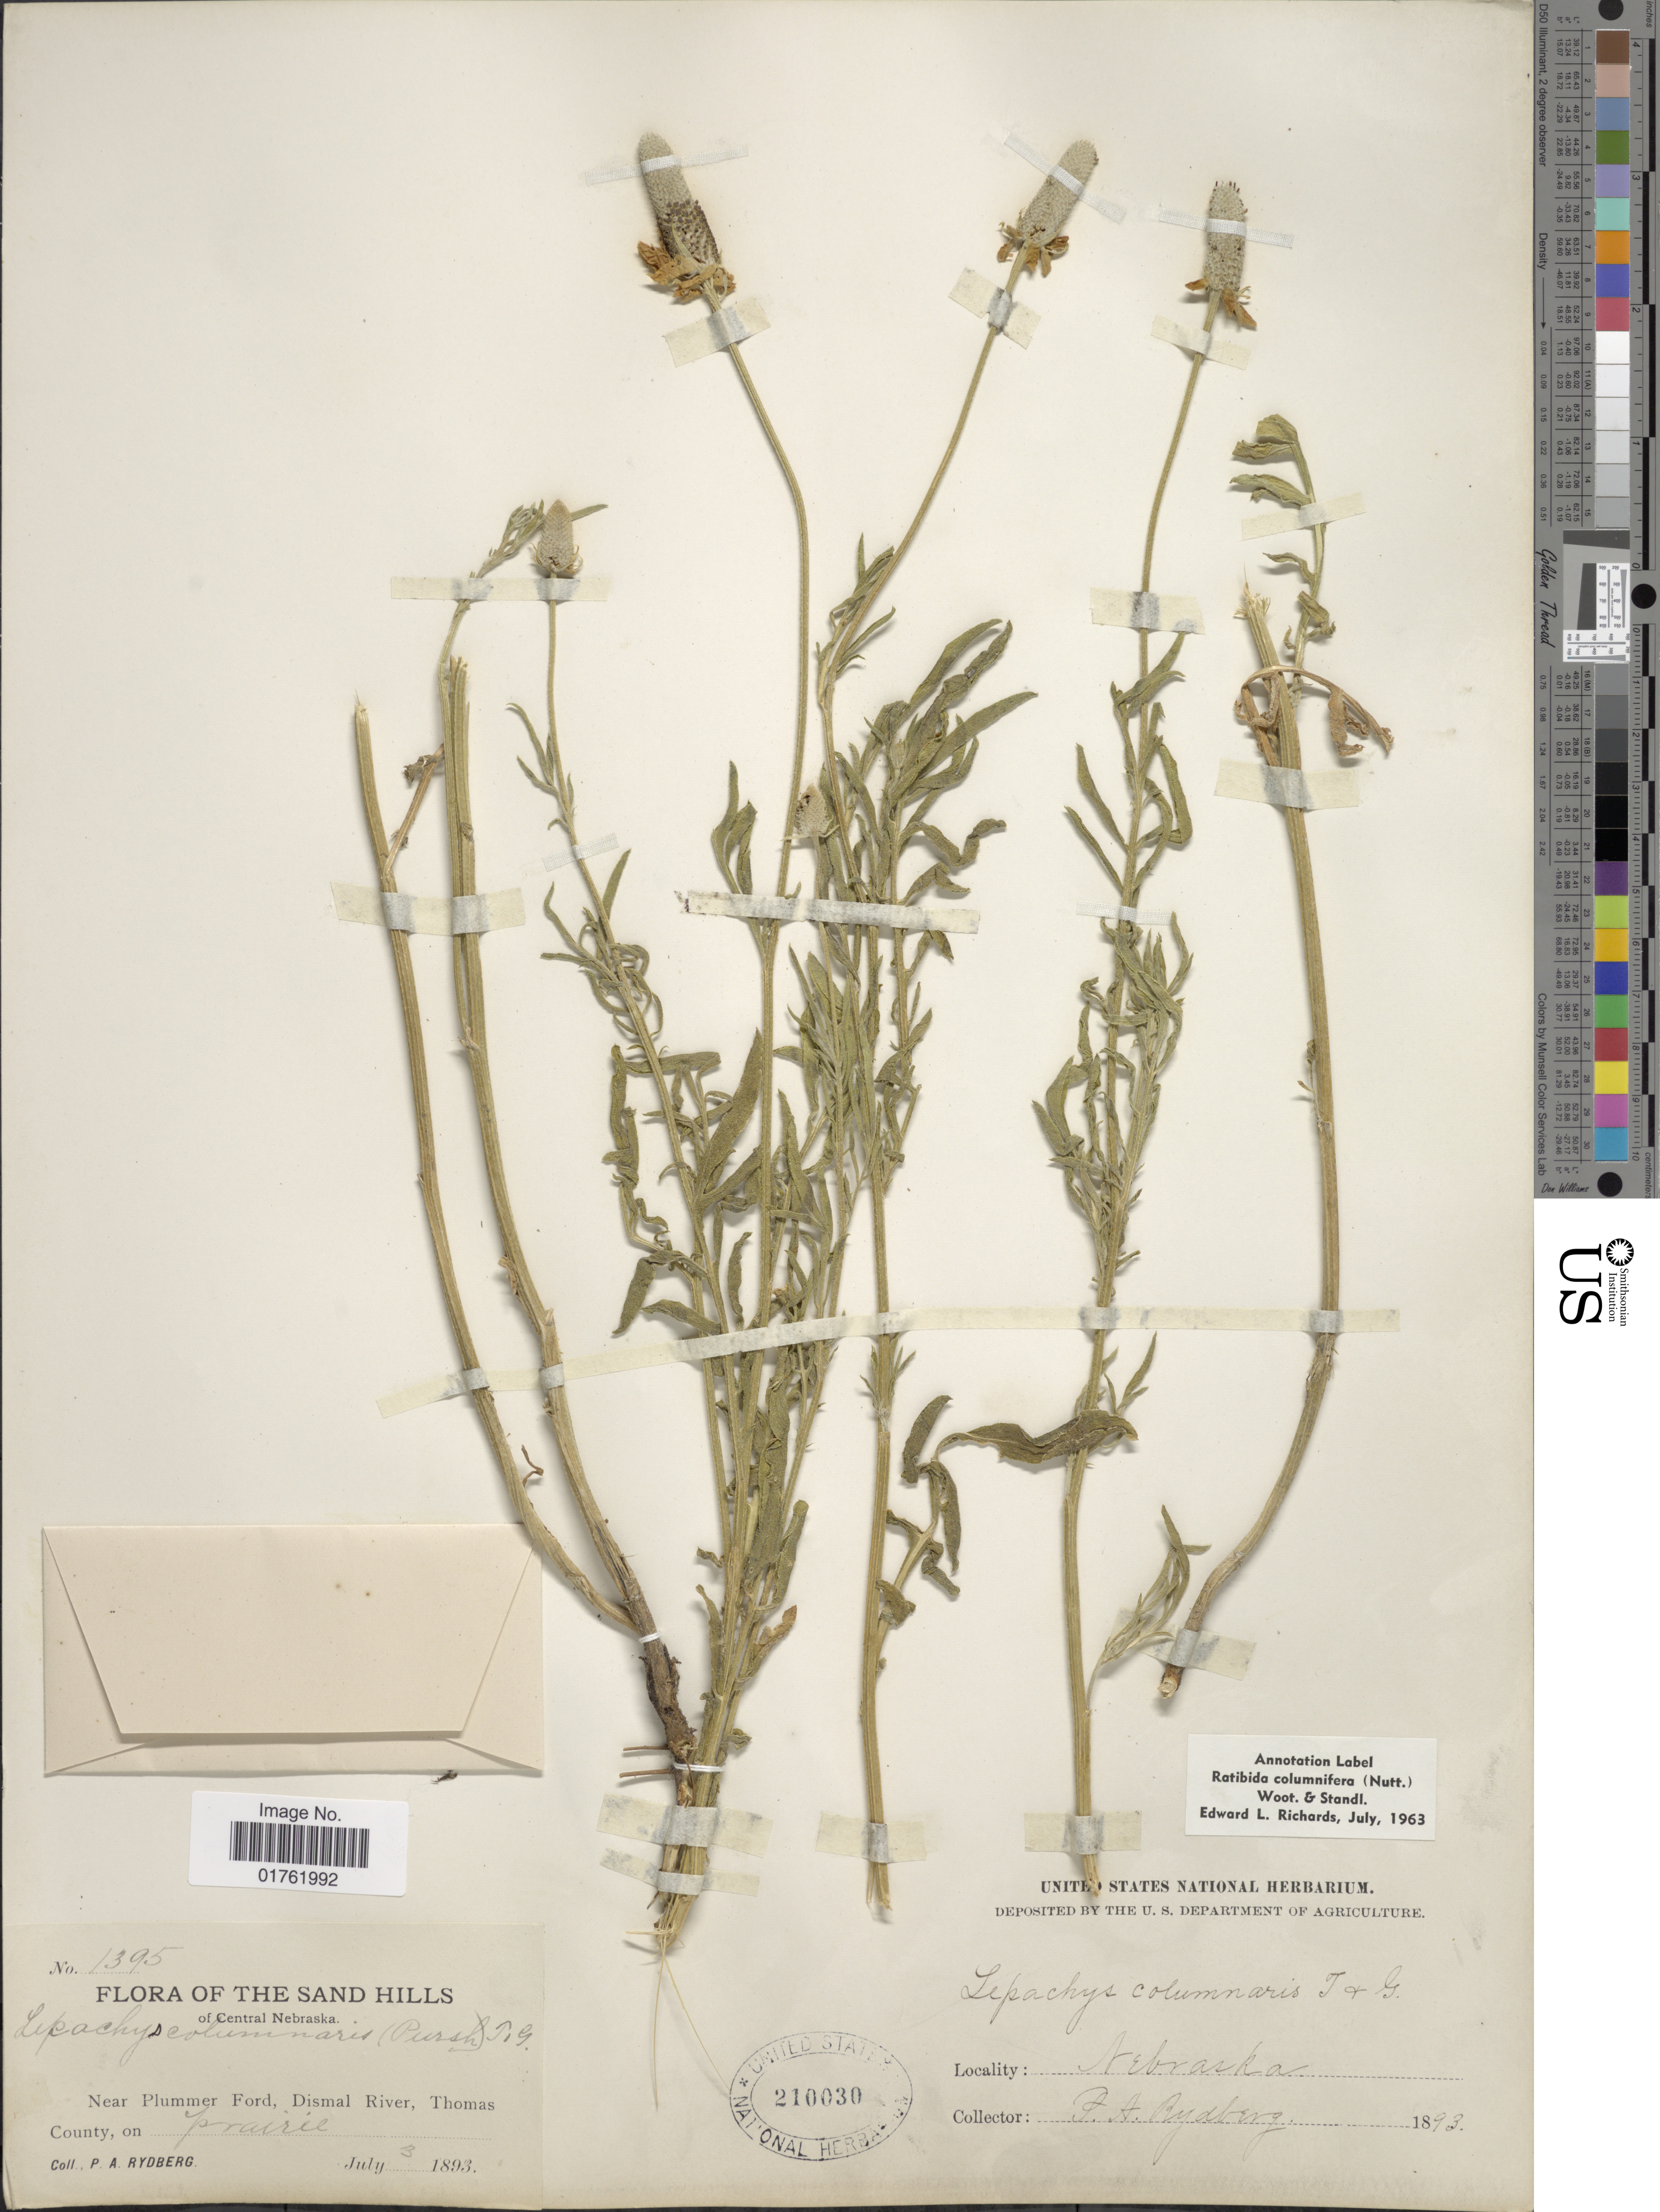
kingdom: Plantae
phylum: Tracheophyta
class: Magnoliopsida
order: Asterales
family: Asteraceae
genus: Ratibida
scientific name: Ratibida columnaris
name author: (Pursh) D. Don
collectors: P. A. Rydberg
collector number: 1395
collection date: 1893-07-03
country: United States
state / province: Nebraska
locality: The Sand Hills of Central Nebraska, Near Plummer Ford, Dismal River, Thomas County, on prairie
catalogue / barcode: US 210030